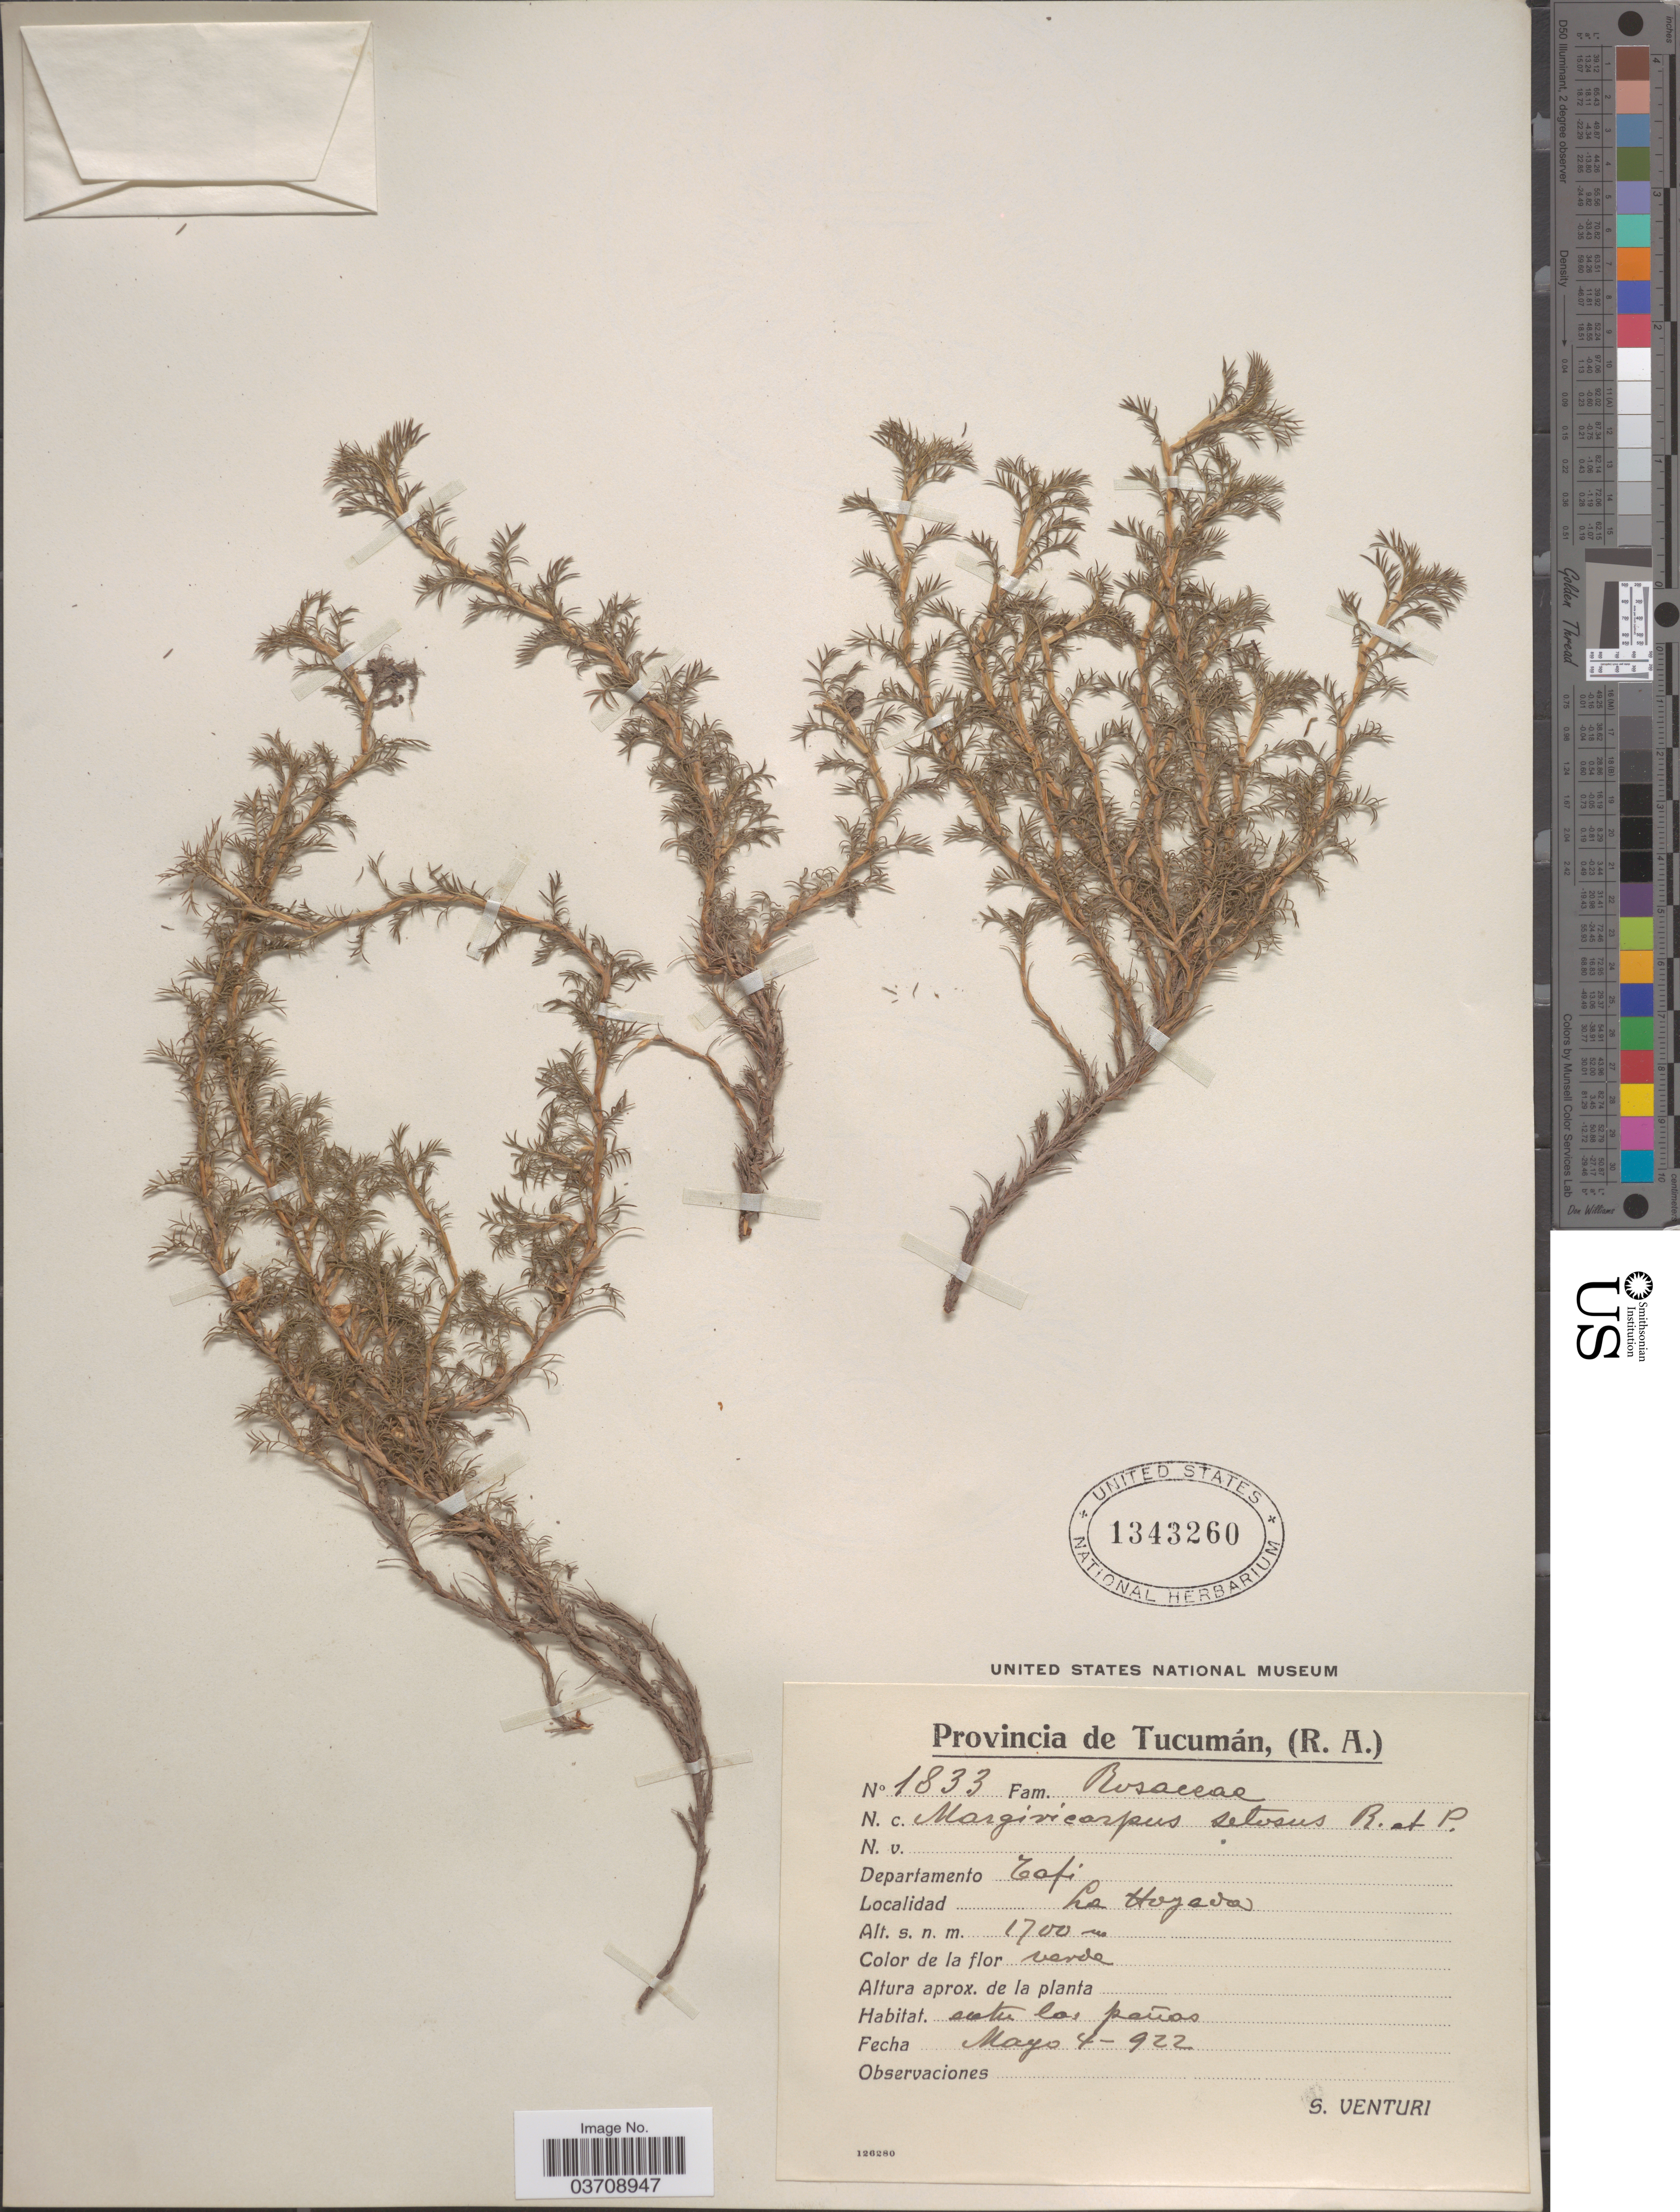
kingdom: Plantae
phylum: Tracheophyta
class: Magnoliopsida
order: Rosales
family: Rosaceae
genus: Margyricarpus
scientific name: Margyricarpus pinnatus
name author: (Lam.) Kuntze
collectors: S. Venturi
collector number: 1833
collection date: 1922-05-04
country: Argentina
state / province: Tucuman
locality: Departamento Tafi. La Hoyada.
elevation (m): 1700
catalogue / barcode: US 1343260